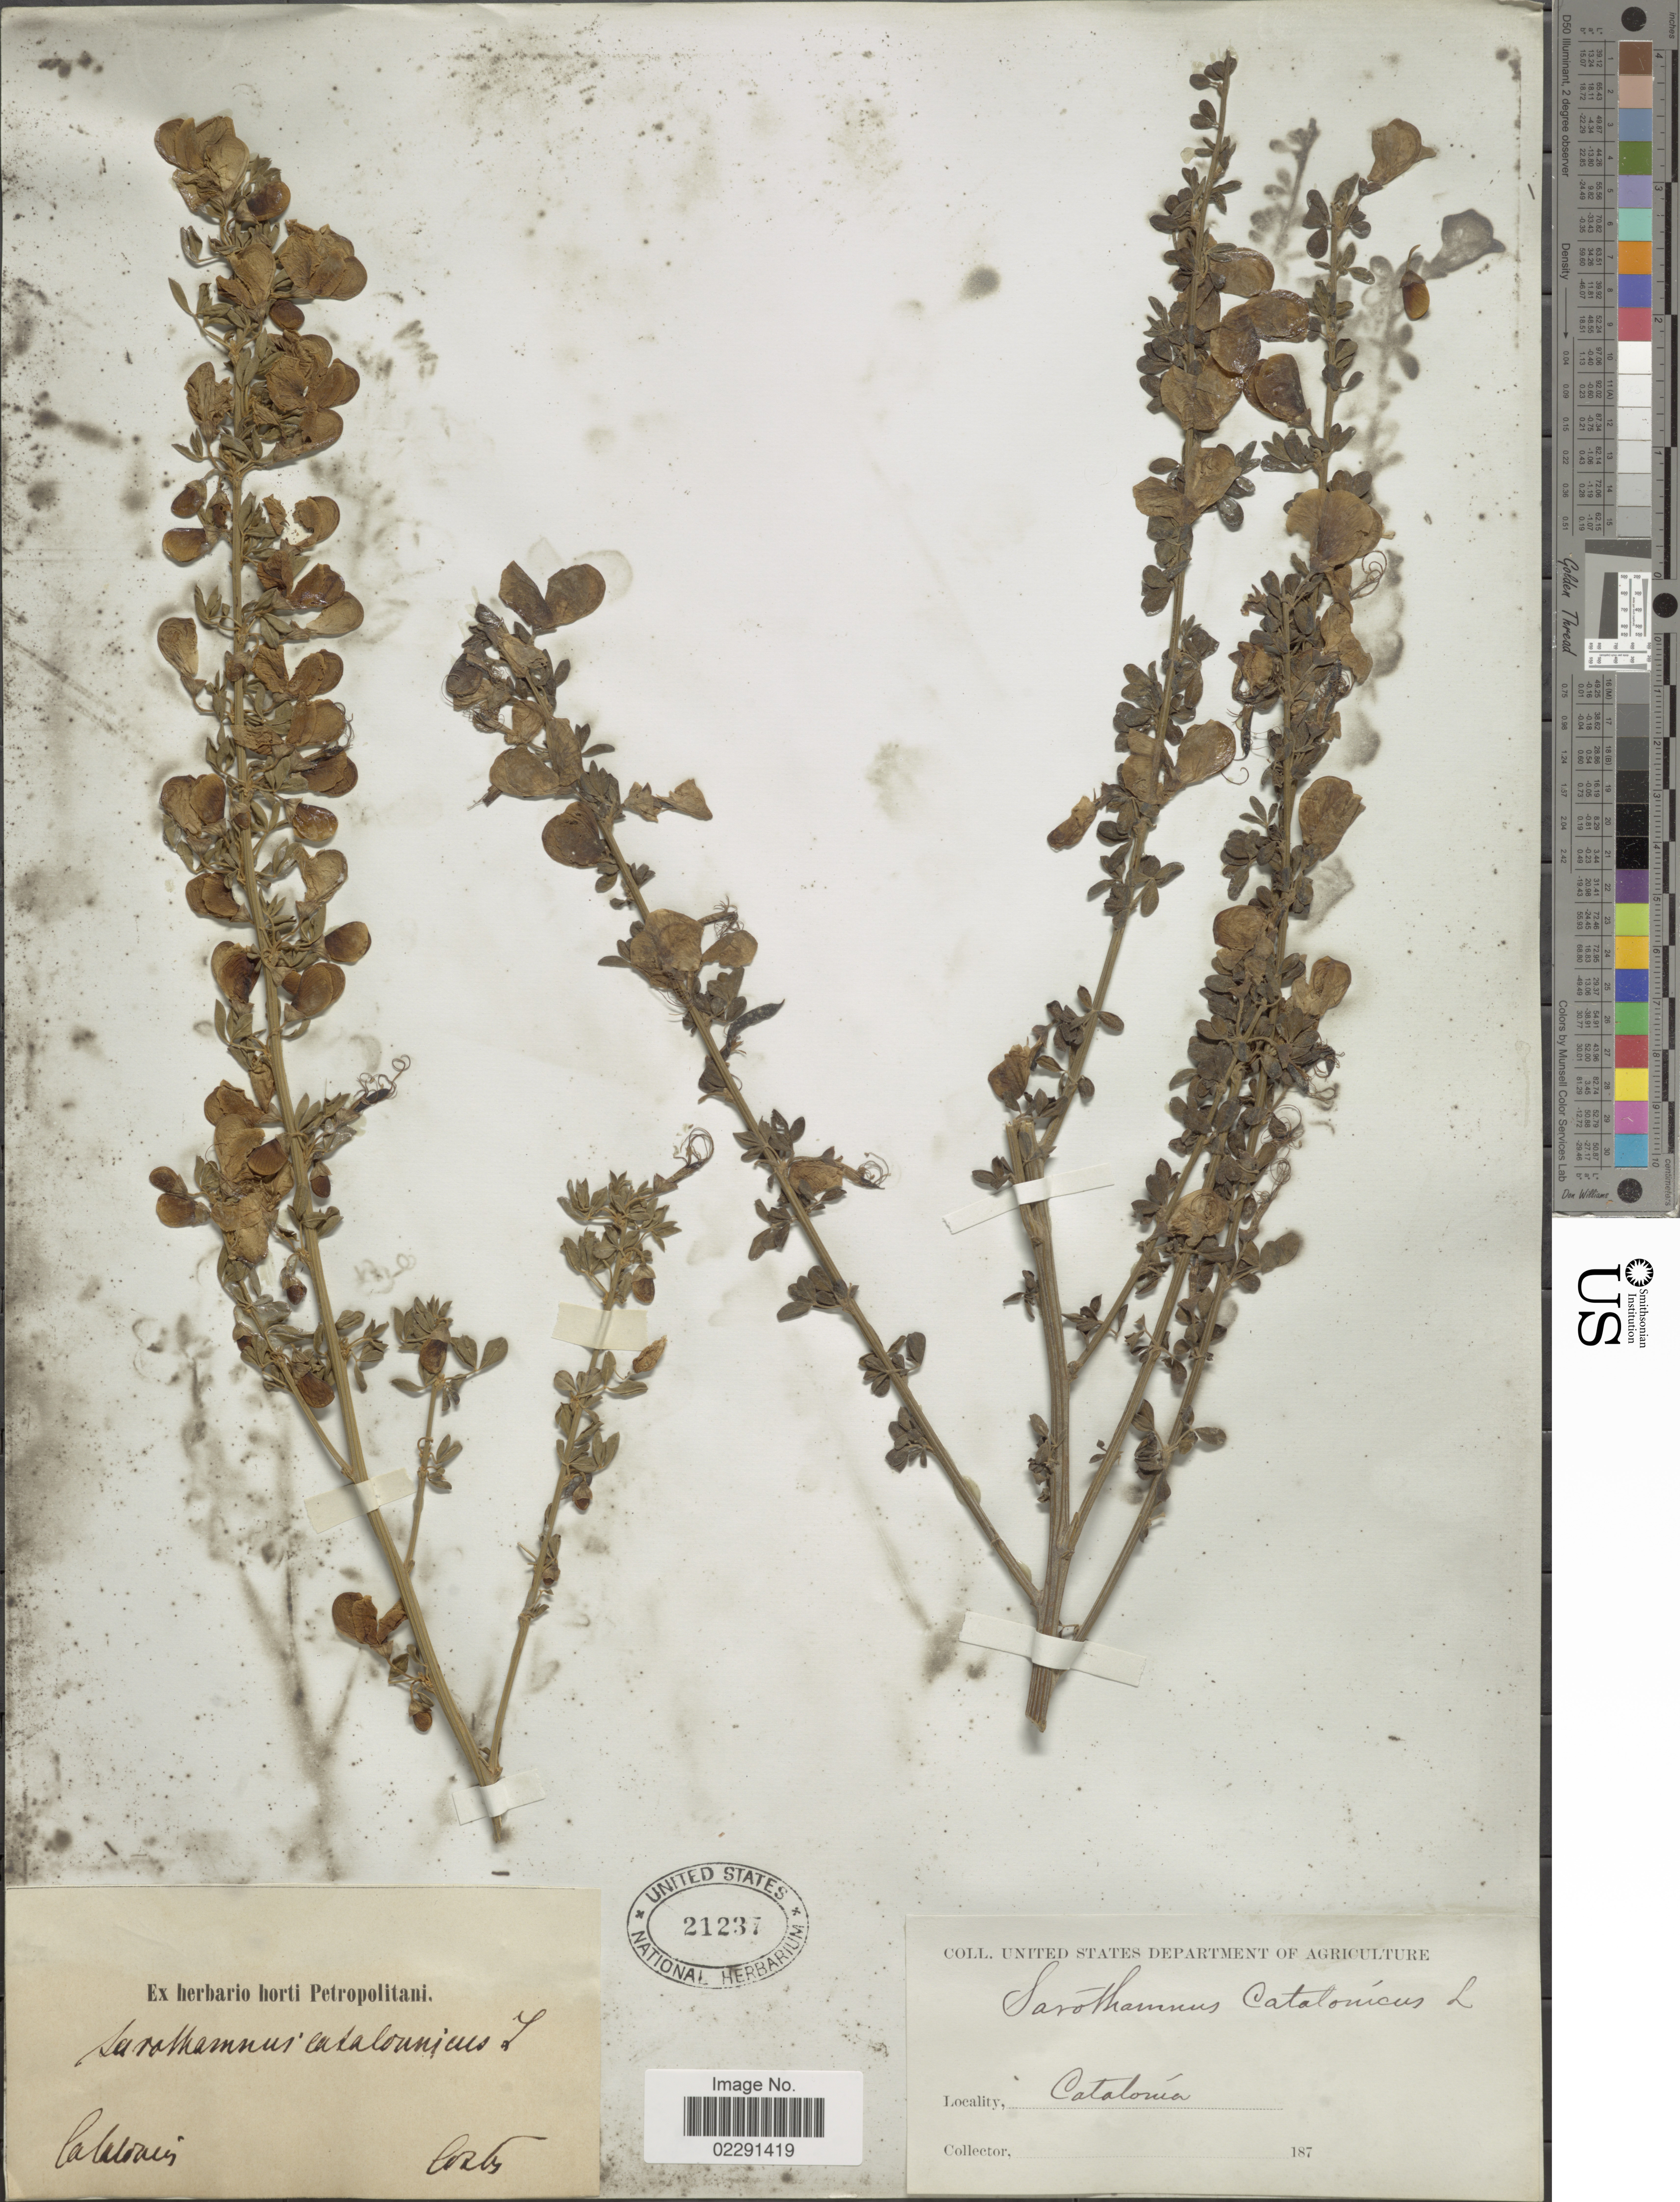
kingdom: Plantae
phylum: Tracheophyta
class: Magnoliopsida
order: Fabales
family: Fabaceae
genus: Cytisus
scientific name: Cytisus catalaunicus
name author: (D.A. Webb) Briq.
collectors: -. Costes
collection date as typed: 187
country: Spain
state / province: Catalunya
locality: Catalonia.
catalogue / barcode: US 21237